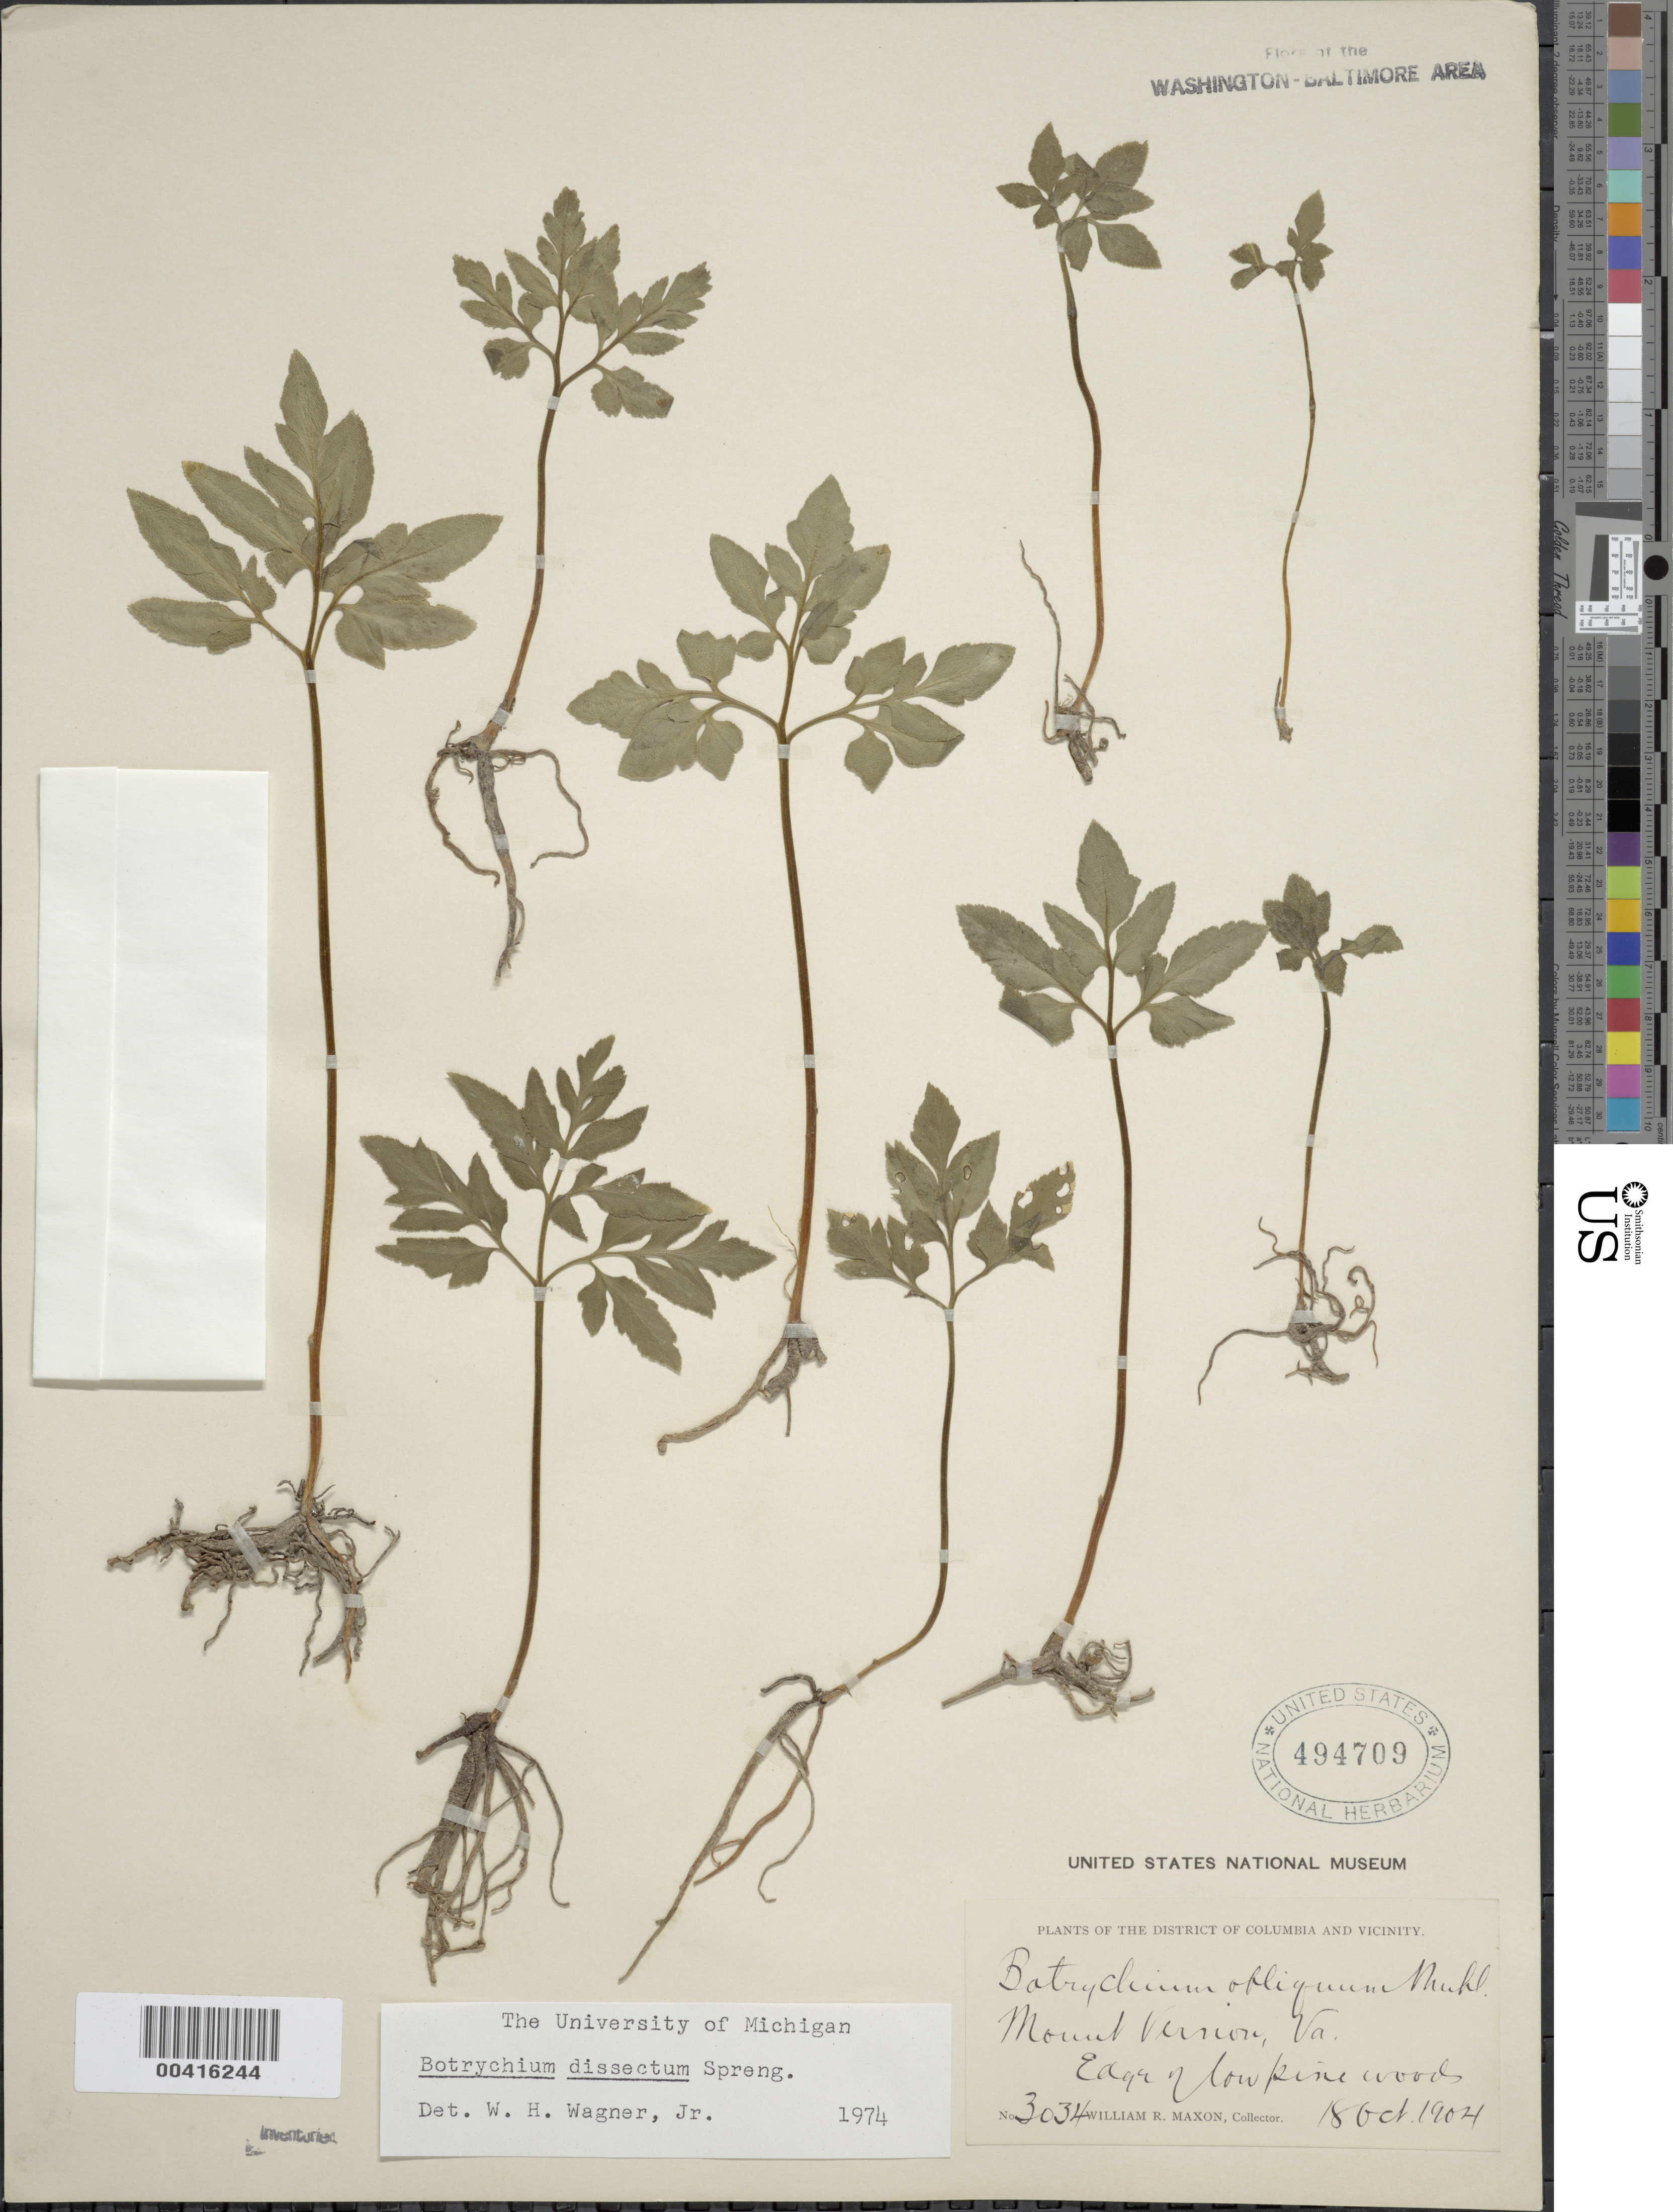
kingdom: Plantae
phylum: Tracheophyta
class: Polypodiopsida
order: Ophioglossales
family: Ophioglossaceae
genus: Botrychium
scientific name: Botrychium dissectum var. obliquum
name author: Clute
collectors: W. R. Maxon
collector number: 3034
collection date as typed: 18 Oct 1904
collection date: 1904-10-18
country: United States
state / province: Virginia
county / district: Fairfax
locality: Mount Vernon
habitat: Edge of low pine woods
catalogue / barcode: US 494709